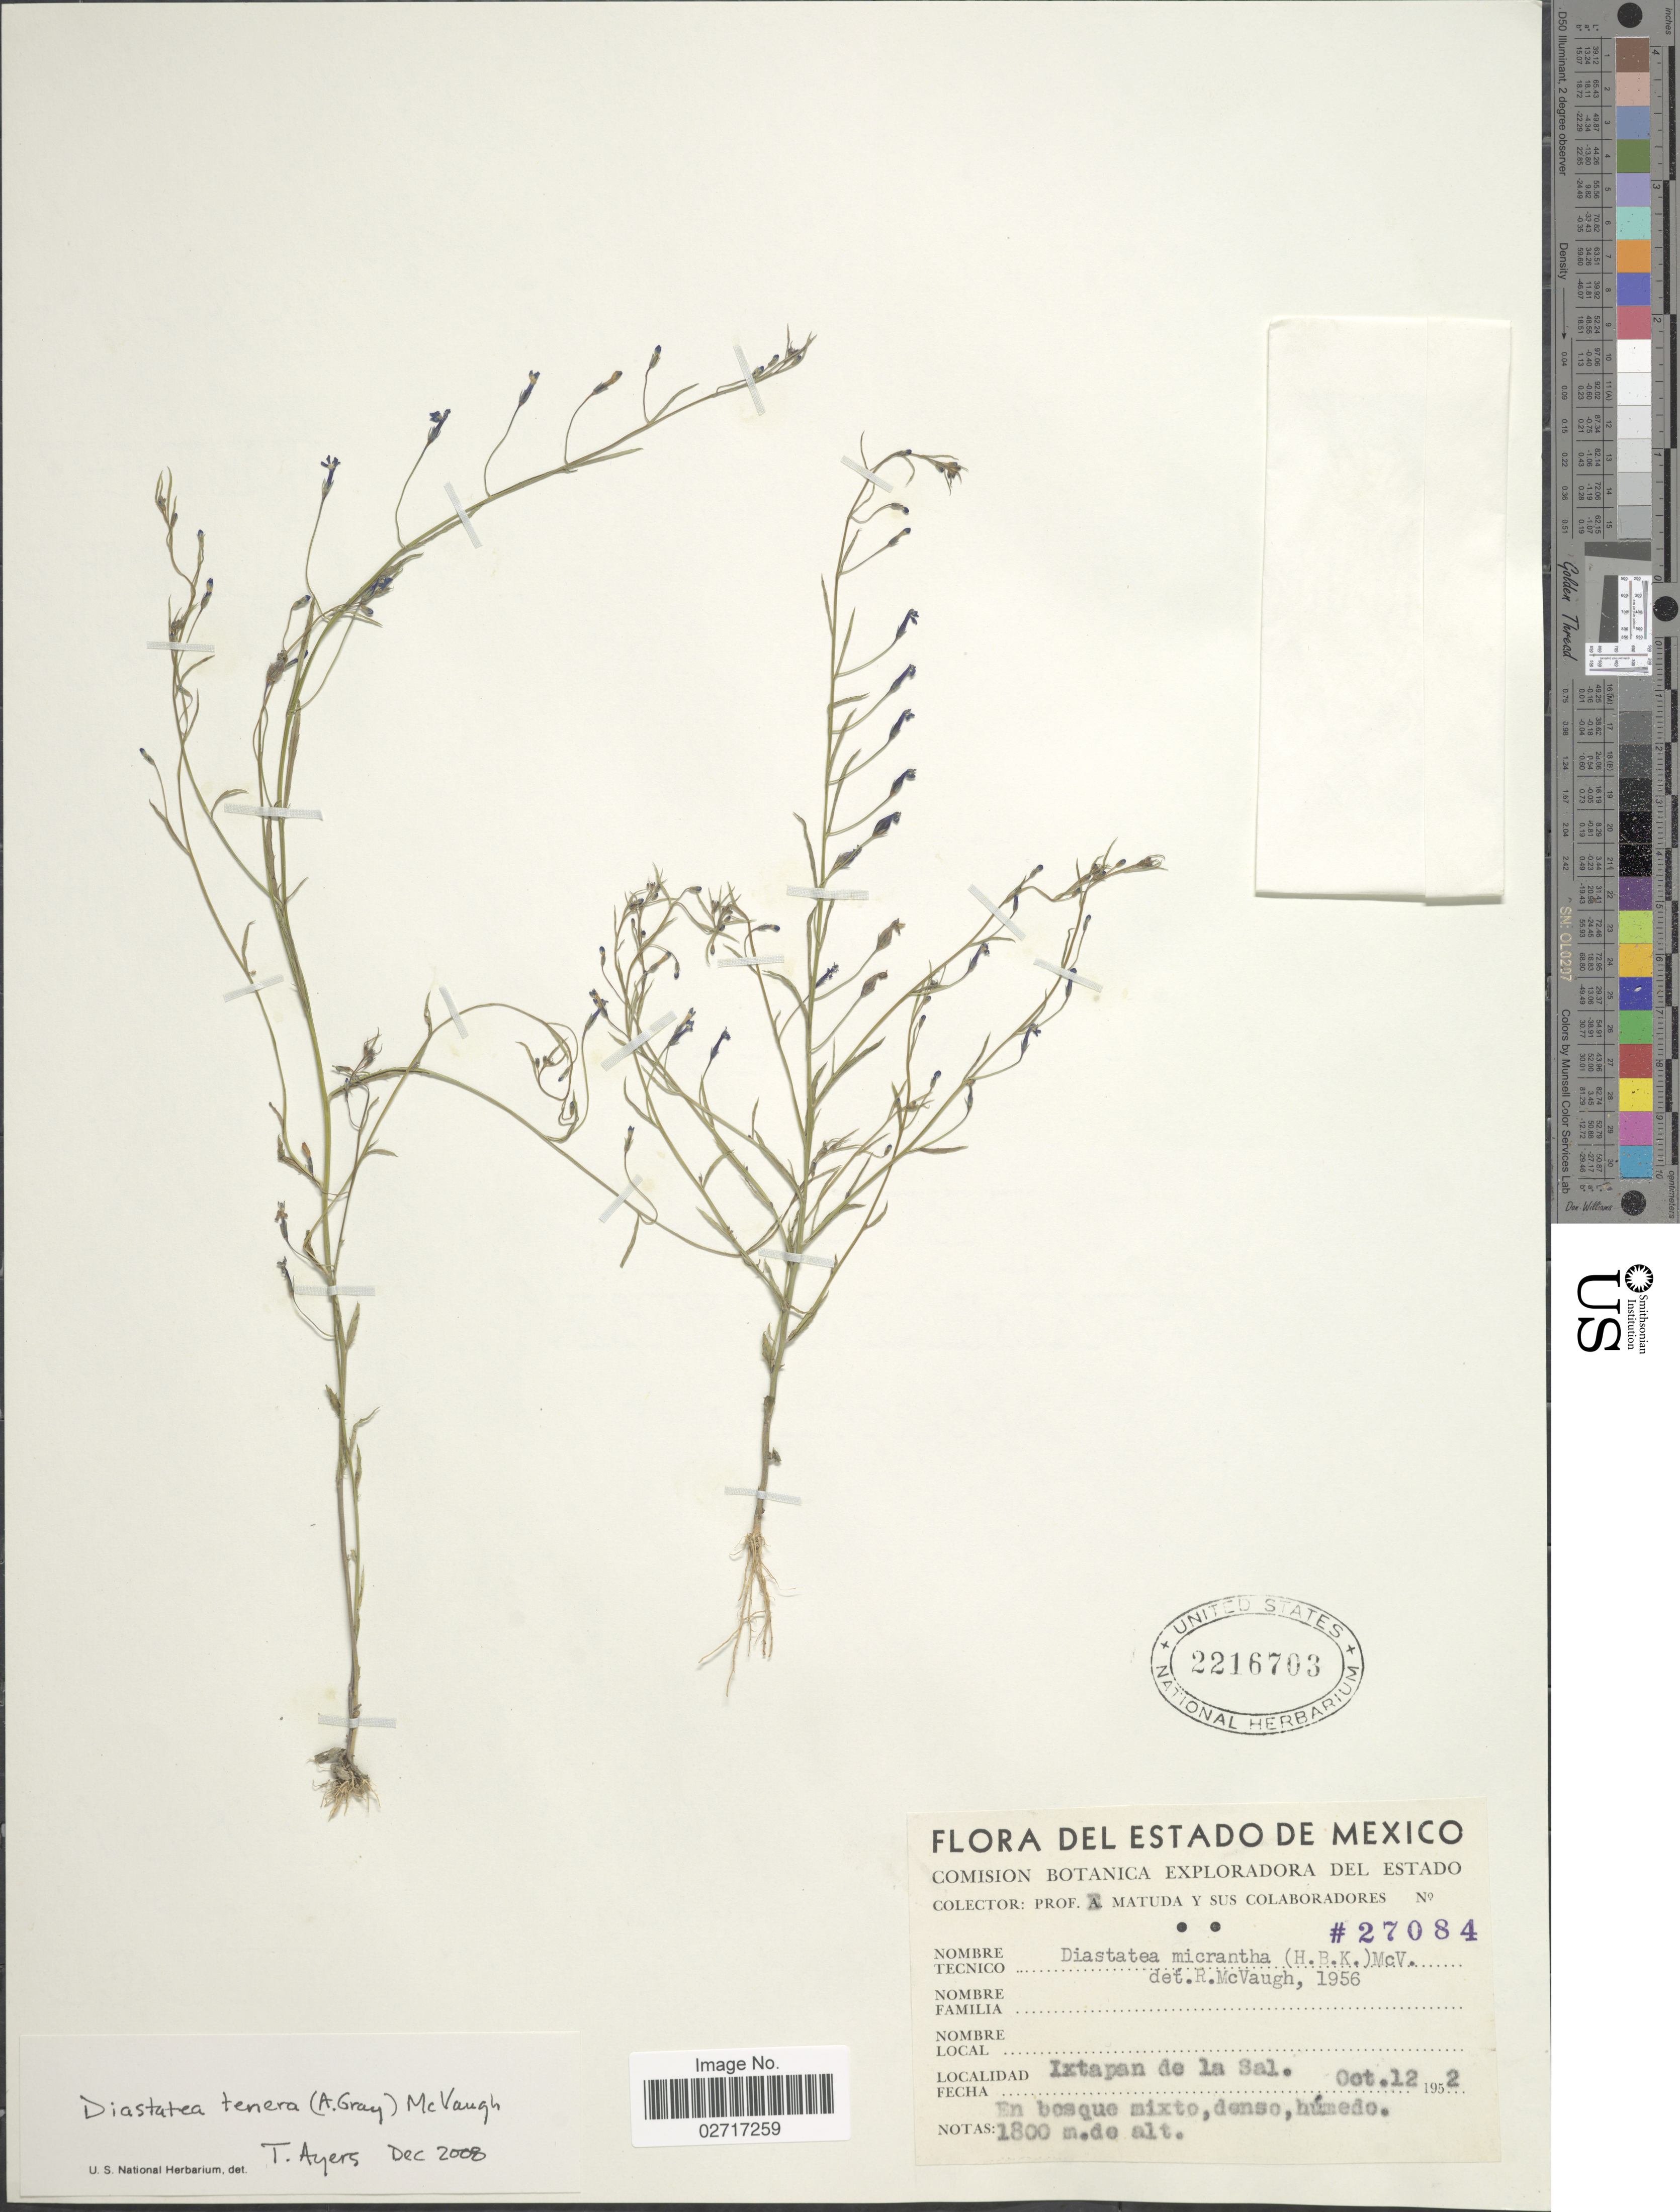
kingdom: Plantae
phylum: Tracheophyta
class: Magnoliopsida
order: Asterales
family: Campanulaceae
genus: Diastatea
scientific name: Diastatea tenera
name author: (A. Gray) McVaugh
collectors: E. Matuda & et al.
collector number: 27084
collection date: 1952-10-12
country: Mexico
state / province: México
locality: Ixtapan de la Sal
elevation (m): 1800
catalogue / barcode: US 2216703